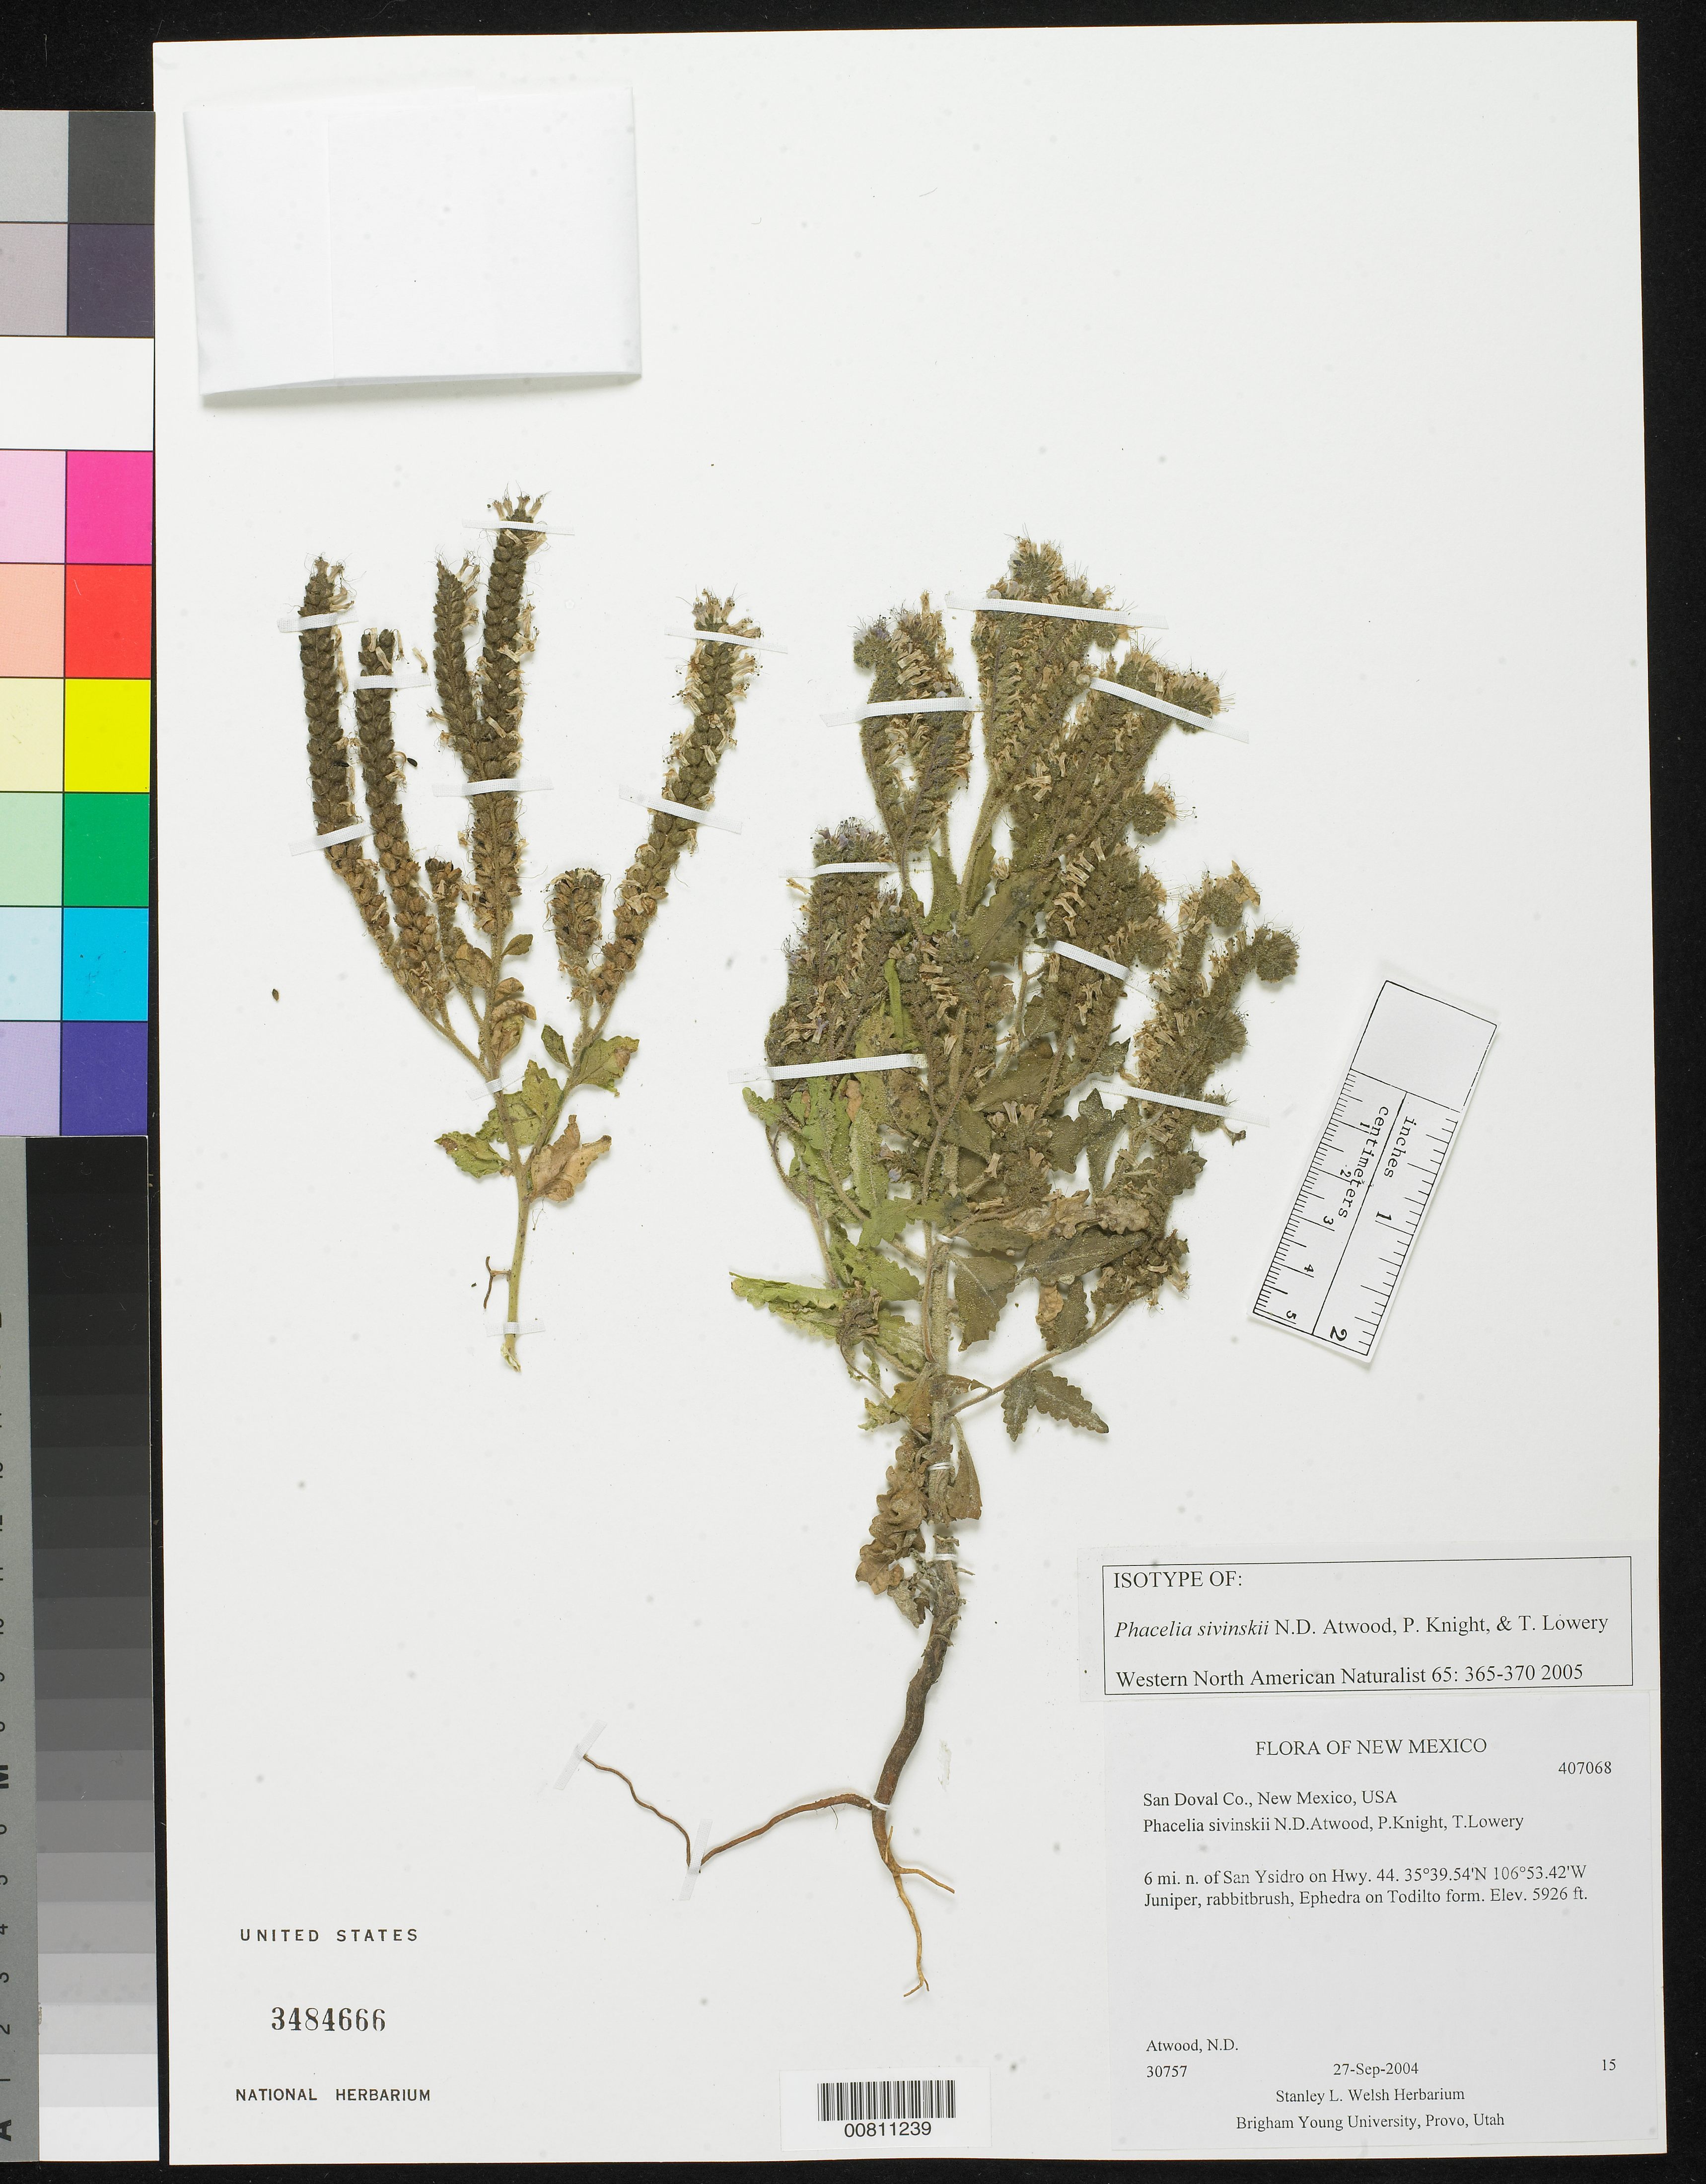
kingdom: Plantae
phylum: Tracheophyta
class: Magnoliopsida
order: Boraginales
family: Hydrophyllaceae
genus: Phacelia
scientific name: Phacelia sivinskii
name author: Atwood & et al.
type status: Isotype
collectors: N. Atwood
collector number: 30757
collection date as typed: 27 Sep 2004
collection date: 2004-09-27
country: United States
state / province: New Mexico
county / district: San Doval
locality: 6 mi. n of San Ysidro on Hwy. 44.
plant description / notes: Holotype at BRY.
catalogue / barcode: US 3484666